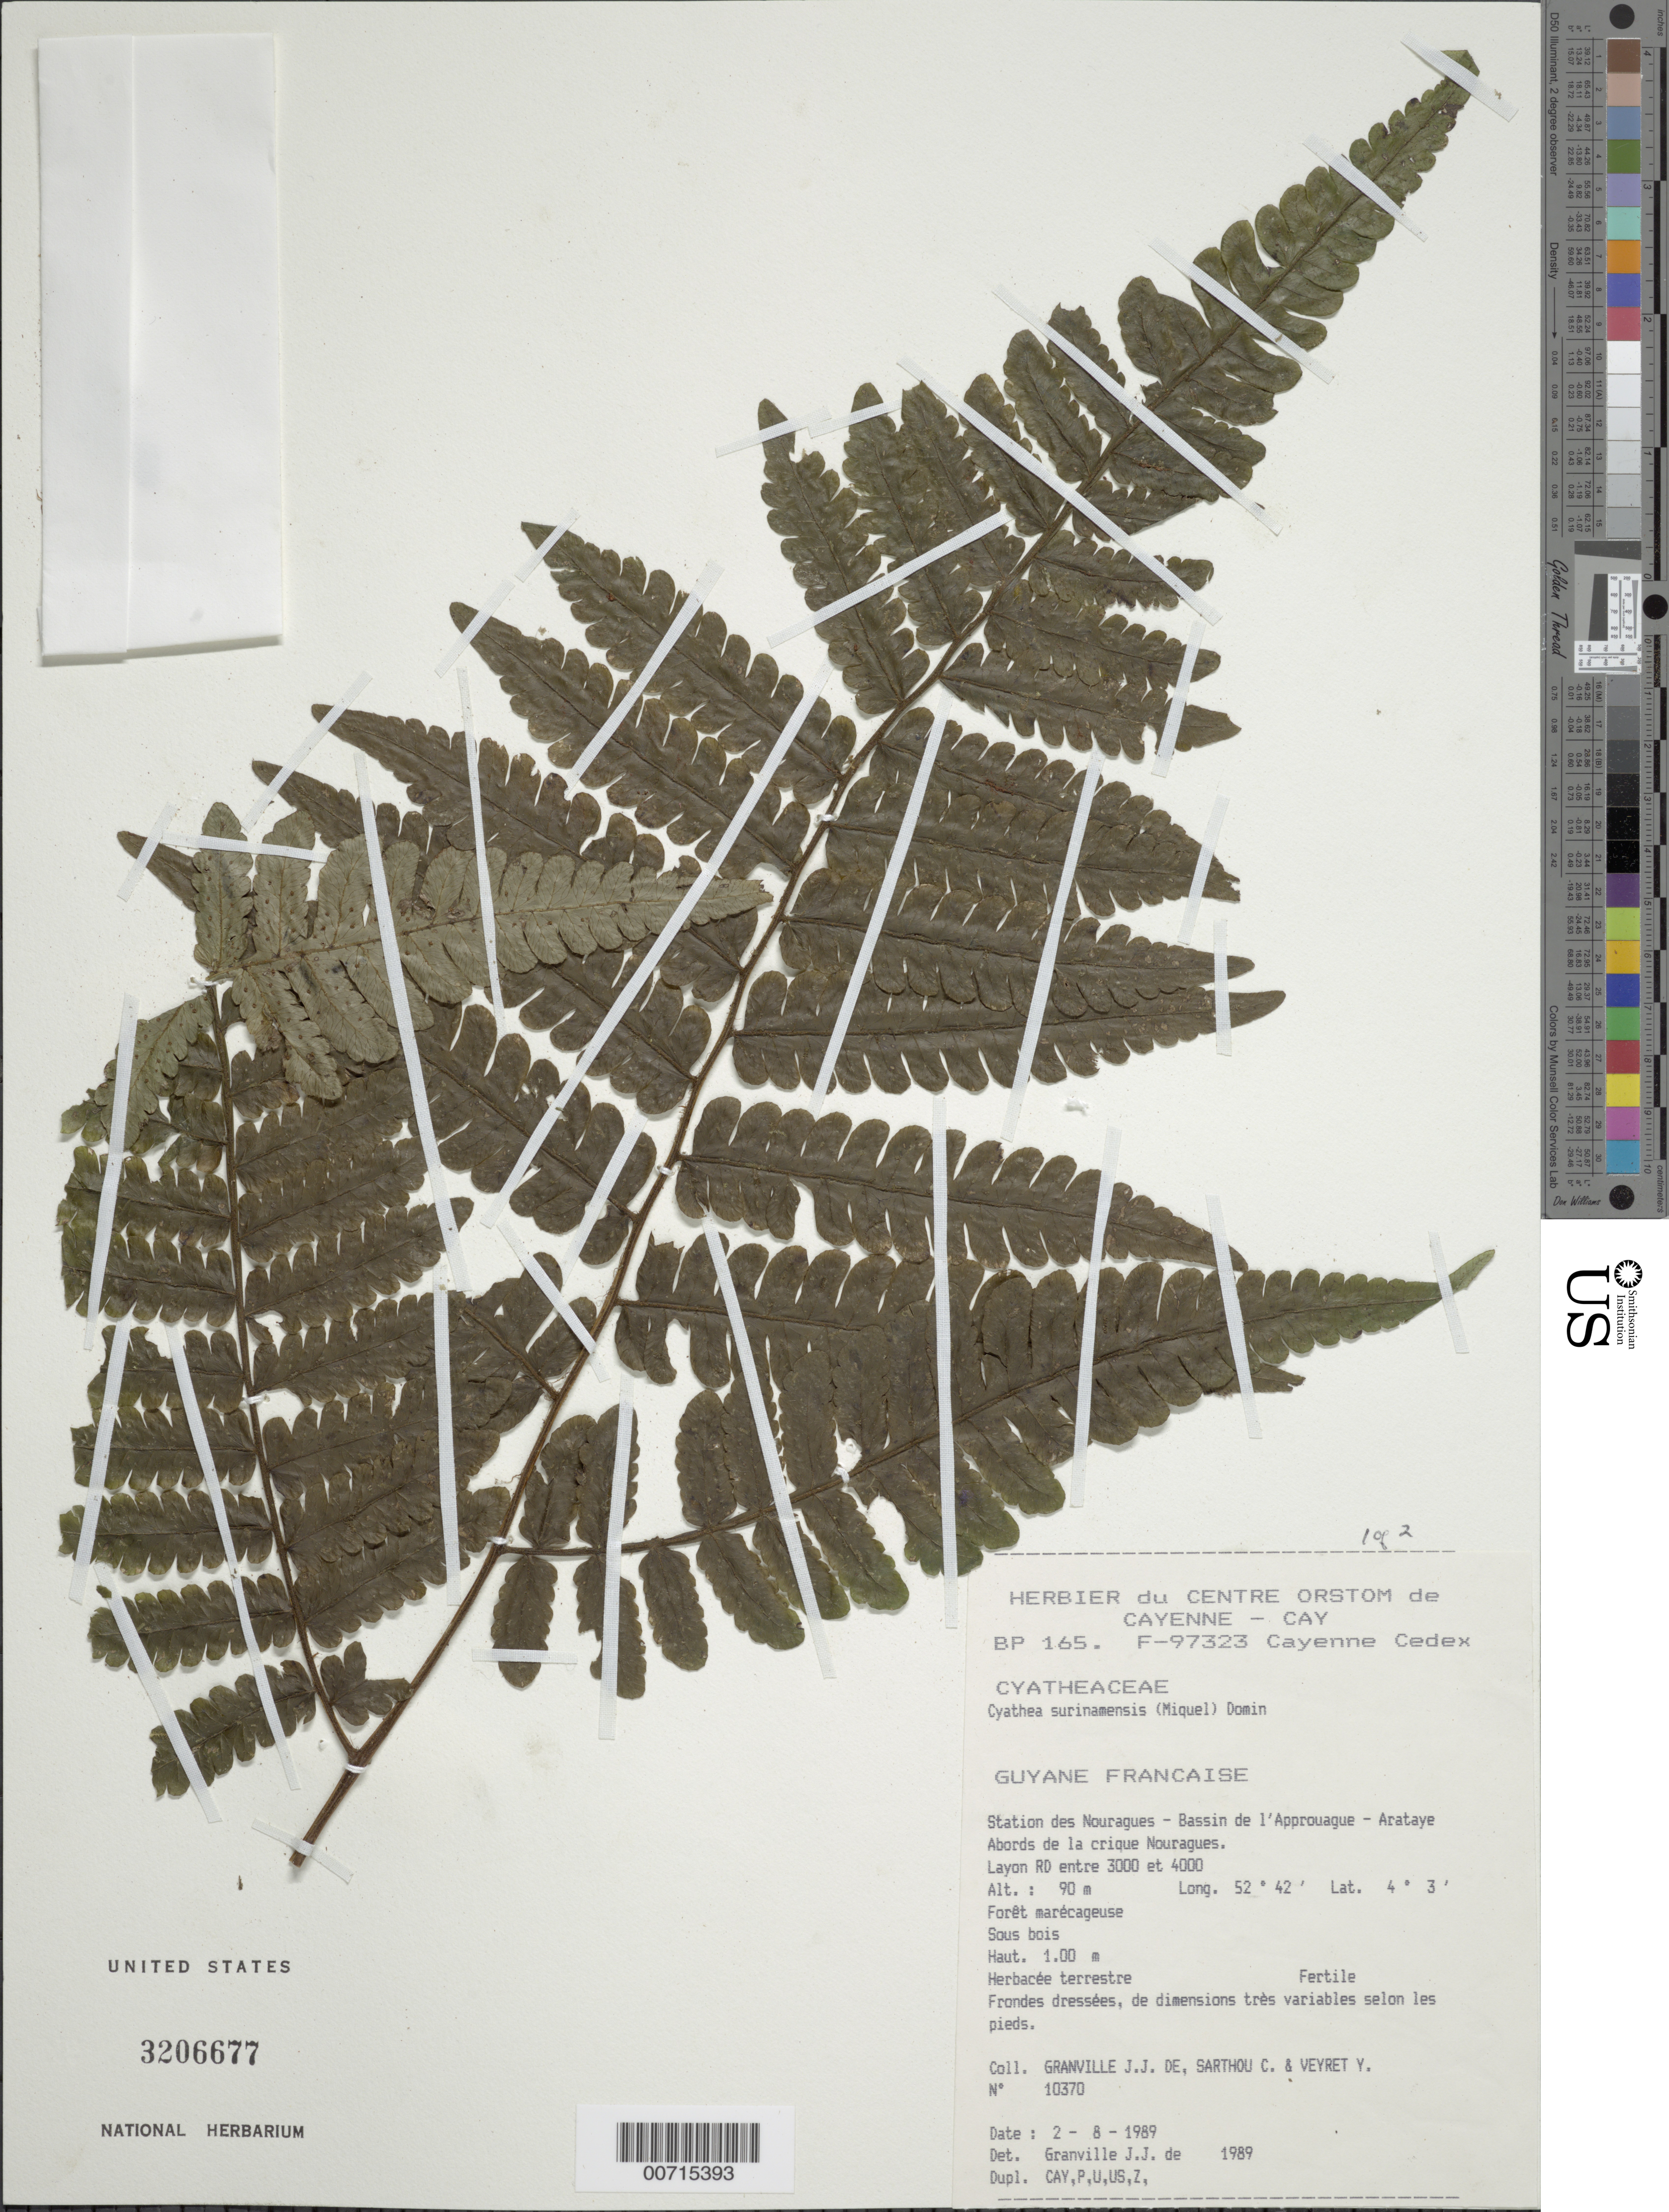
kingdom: Plantae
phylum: Tracheophyta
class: Polypodiopsida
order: Cyatheales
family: Cyatheaceae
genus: Cyathea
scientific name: Cyathea surinamensis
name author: (Miq.) Domin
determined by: Granville, J. J. de, (CAY), Institut de Recherche pour le Developpement (IRD) (FRENCH GUIANA)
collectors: J.-J. de Granville, C. Sarthou & Y. Veyret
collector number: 10370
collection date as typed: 2-Aug-89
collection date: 1989-08-02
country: French Guiana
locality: Station des Nouragues, Bassin de l'Approuague, Arataye, Crique Nouragues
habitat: Marshy forest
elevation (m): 90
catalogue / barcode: US 3206677